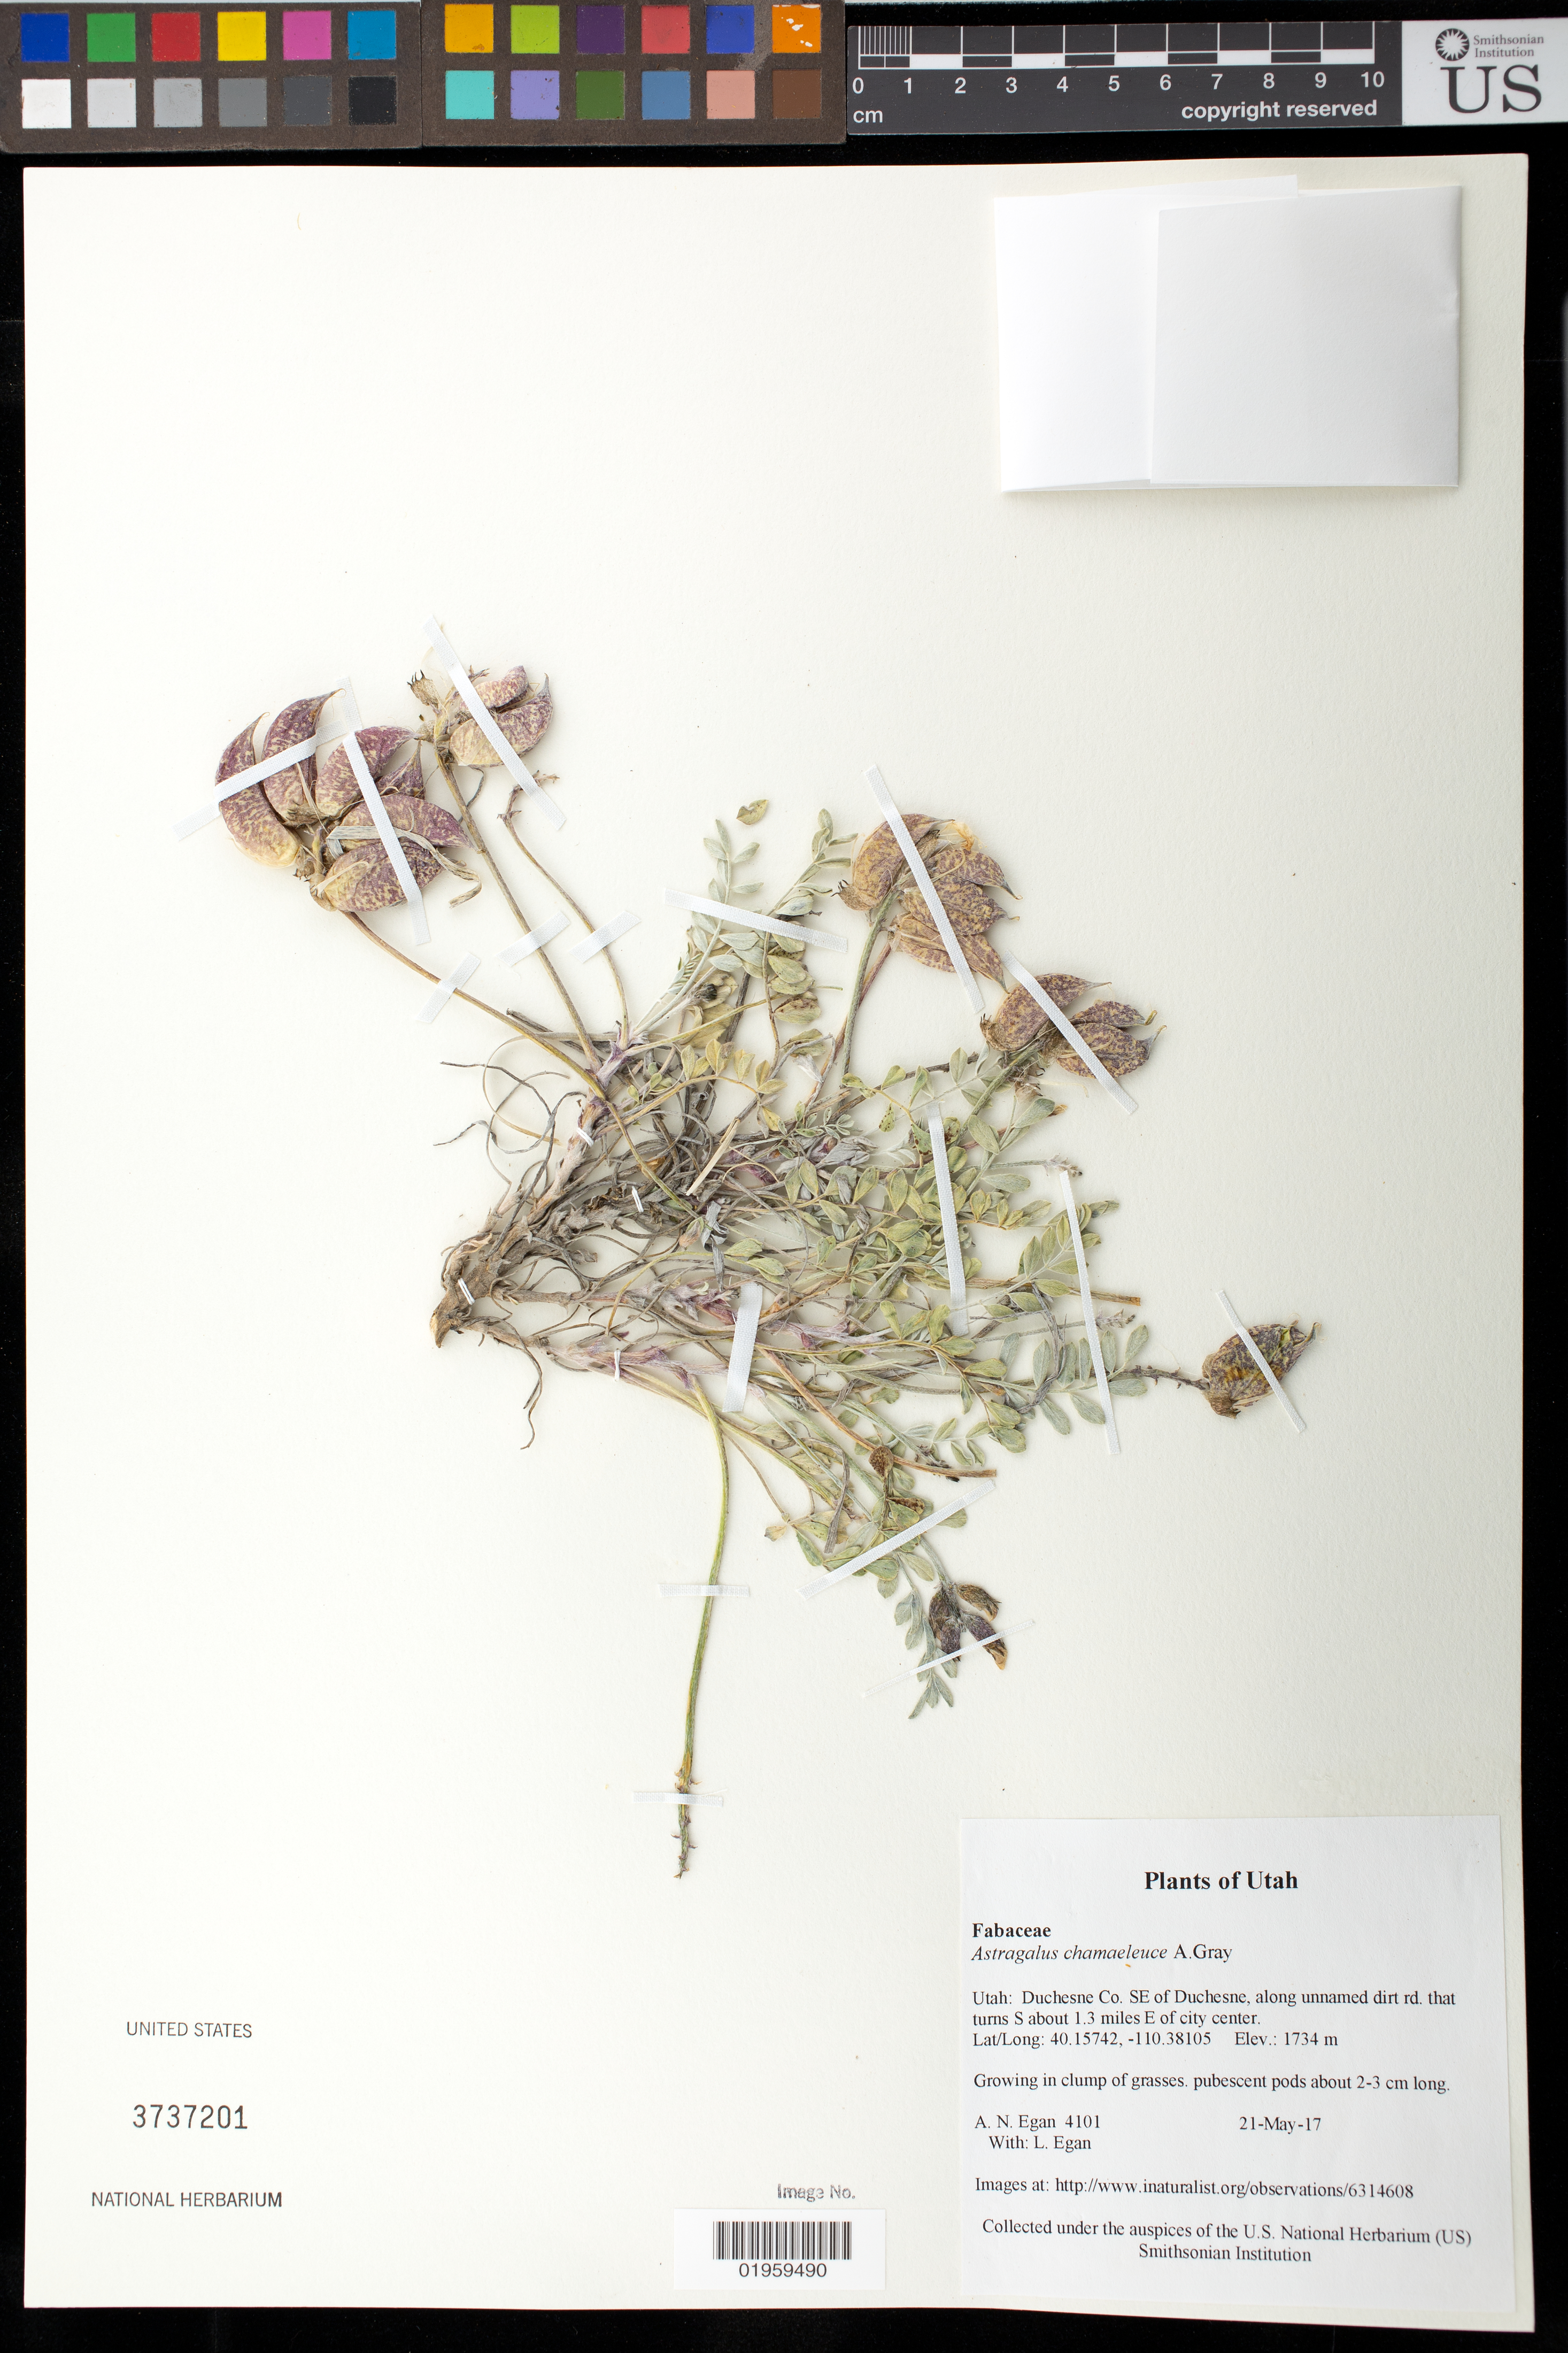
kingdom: Plantae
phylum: Tracheophyta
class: Magnoliopsida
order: Fabales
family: Fabaceae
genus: Astragalus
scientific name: Astragalus chamaeleuce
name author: A. Gray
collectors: A. N. Egan & L. Egan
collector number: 4101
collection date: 2017-05-21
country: United States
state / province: Utah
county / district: Duchesne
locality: SE of Duchesne, along unnamed dirt rd. that turns S about 1.3 miles E of city center.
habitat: Growing in clump of grasses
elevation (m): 1734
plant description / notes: http://www.inaturalist.org/observations/6314608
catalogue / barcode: US 3737201